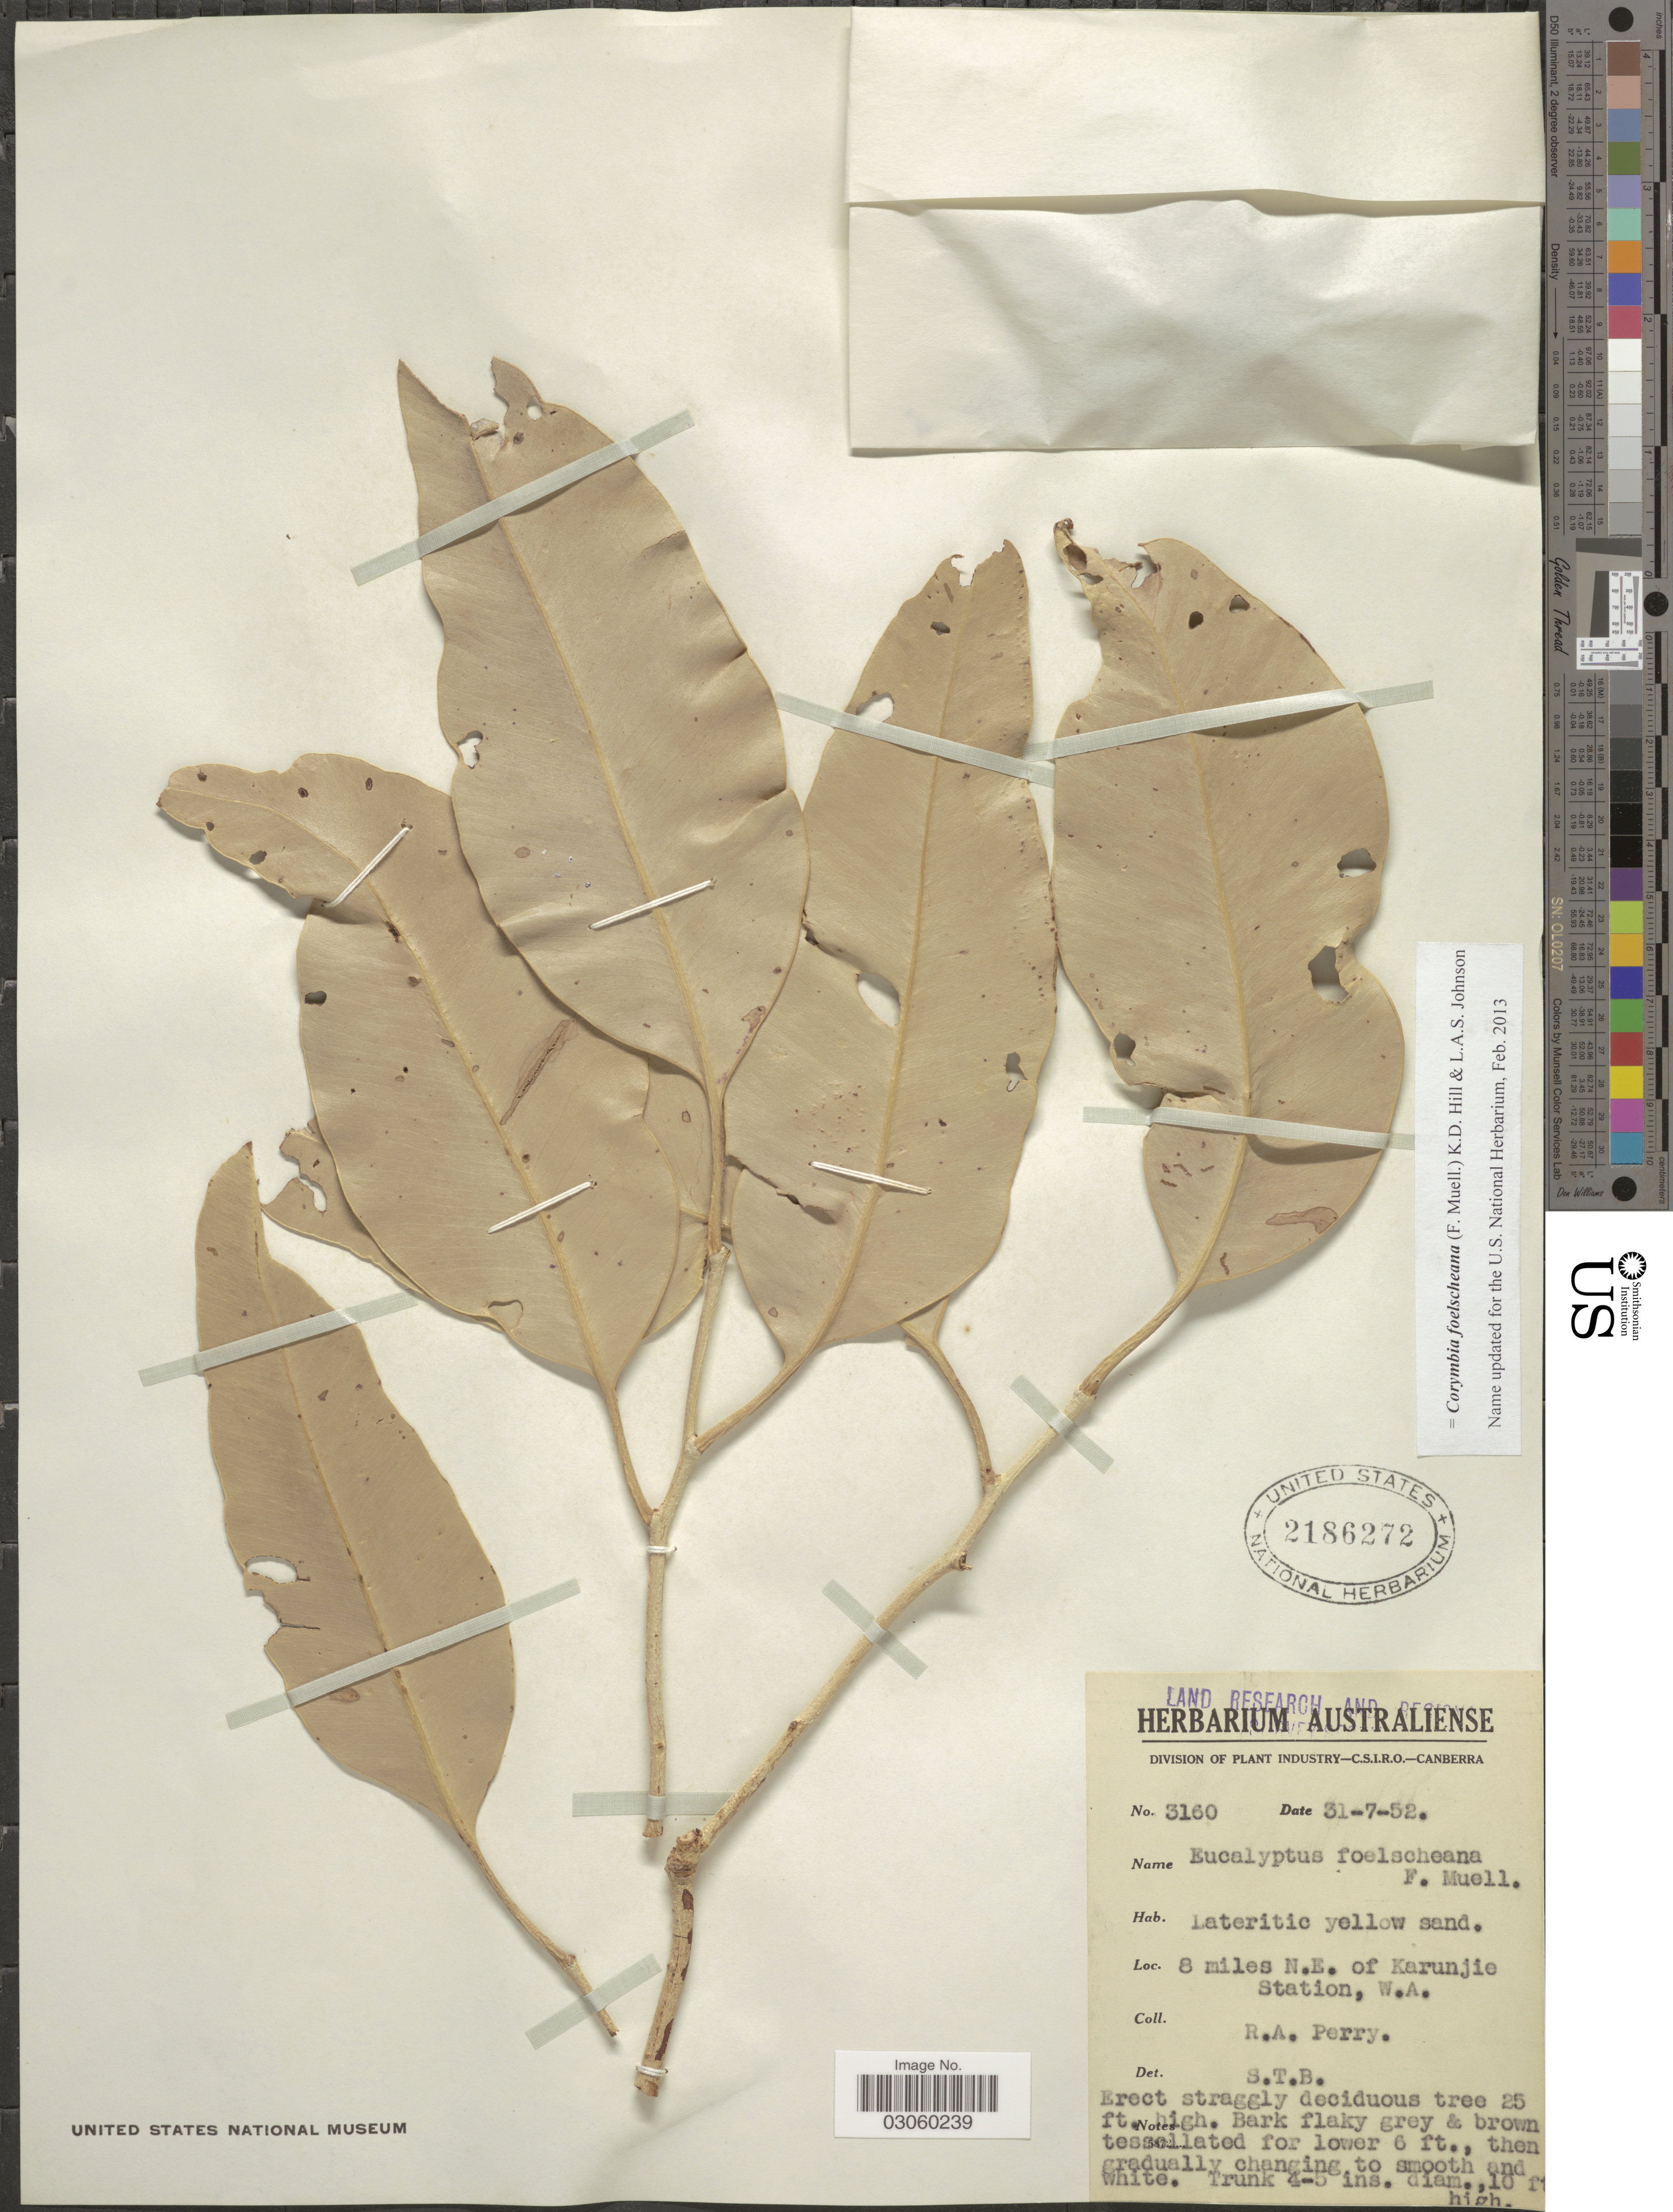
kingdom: Plantae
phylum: Tracheophyta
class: Magnoliopsida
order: Myrtales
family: Myrtaceae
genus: Corymbia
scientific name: Corymbia foelscheana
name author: (F. Muell.) K.D. Hill & L.A.S. Johnson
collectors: Perry, R. A.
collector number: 3160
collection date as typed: Transcribed d/m/y: 31/7/52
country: Australia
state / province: Western Australia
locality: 8 miles N.E. of Karunjie Station, W.A.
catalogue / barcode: US 2186272